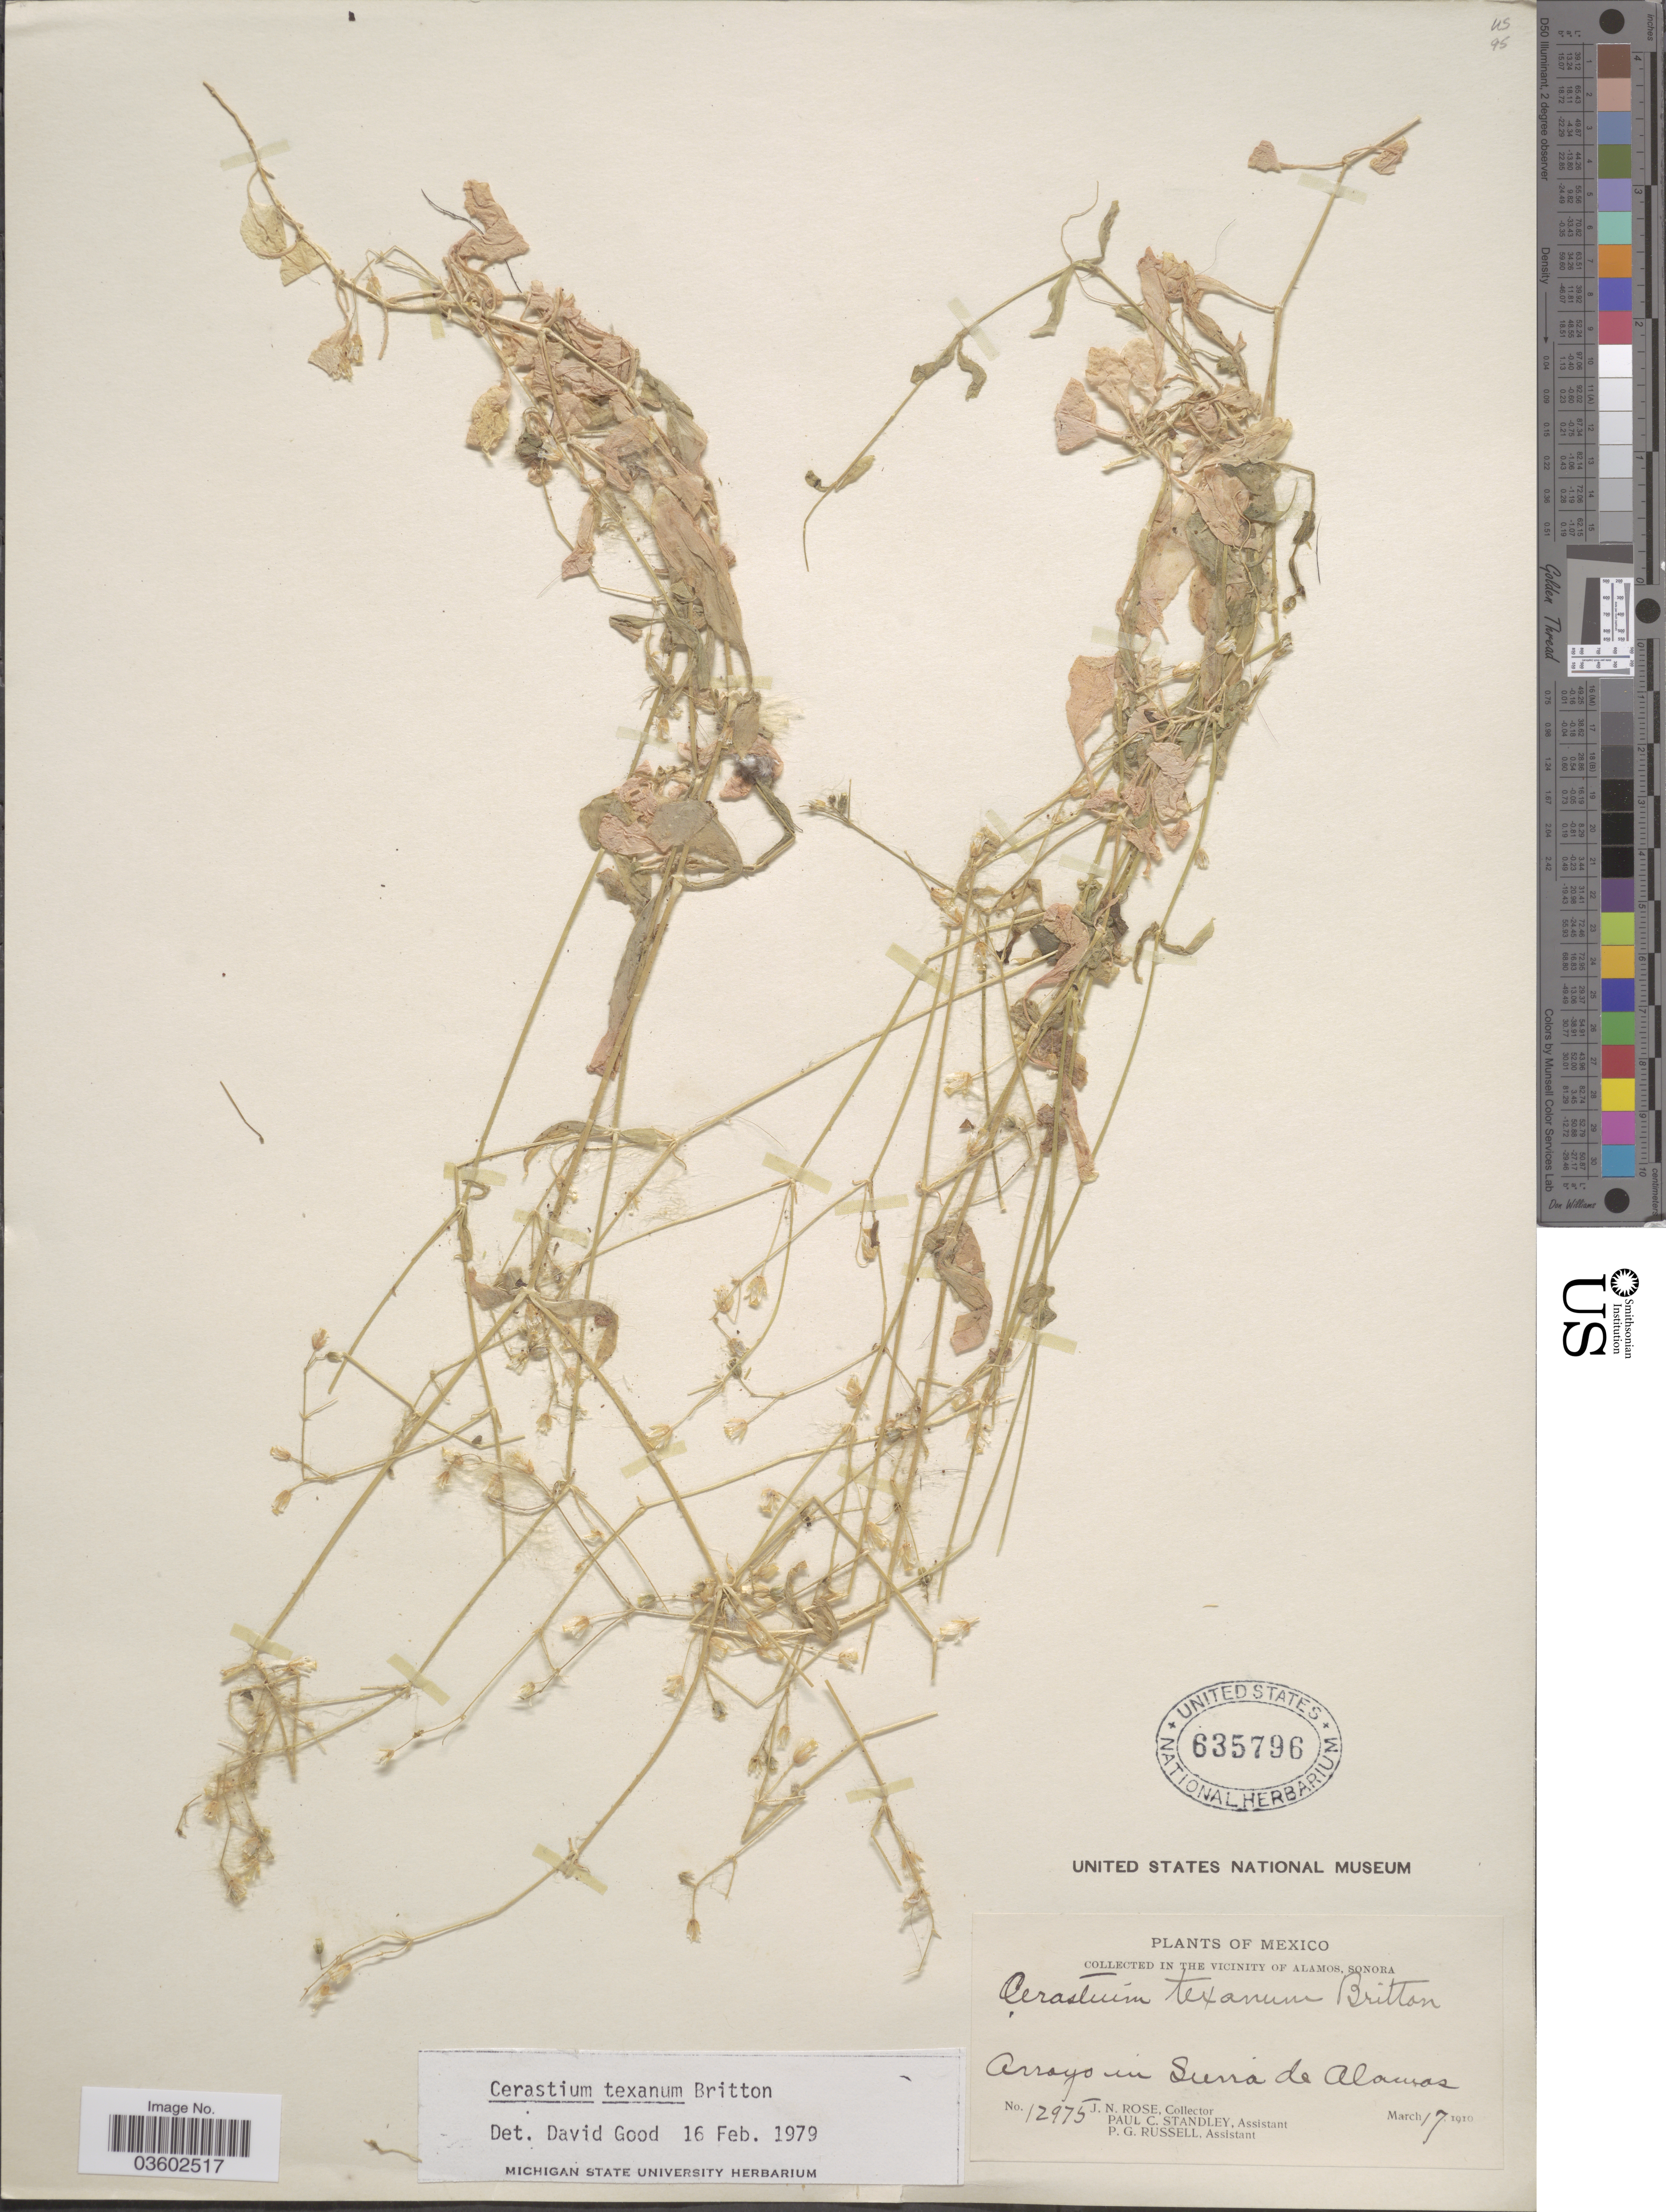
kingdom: Plantae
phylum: Tracheophyta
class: Magnoliopsida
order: Caryophyllales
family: Caryophyllaceae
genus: Cerastium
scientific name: Cerastium texanum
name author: Britton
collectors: J. N. Rose, P. C. Standley & P. G. Russell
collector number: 12975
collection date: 1910-03-17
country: Mexico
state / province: Sonora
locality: In the vicinity of Alamos. Arroyo in Sierra de Alamos.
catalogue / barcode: US 635796